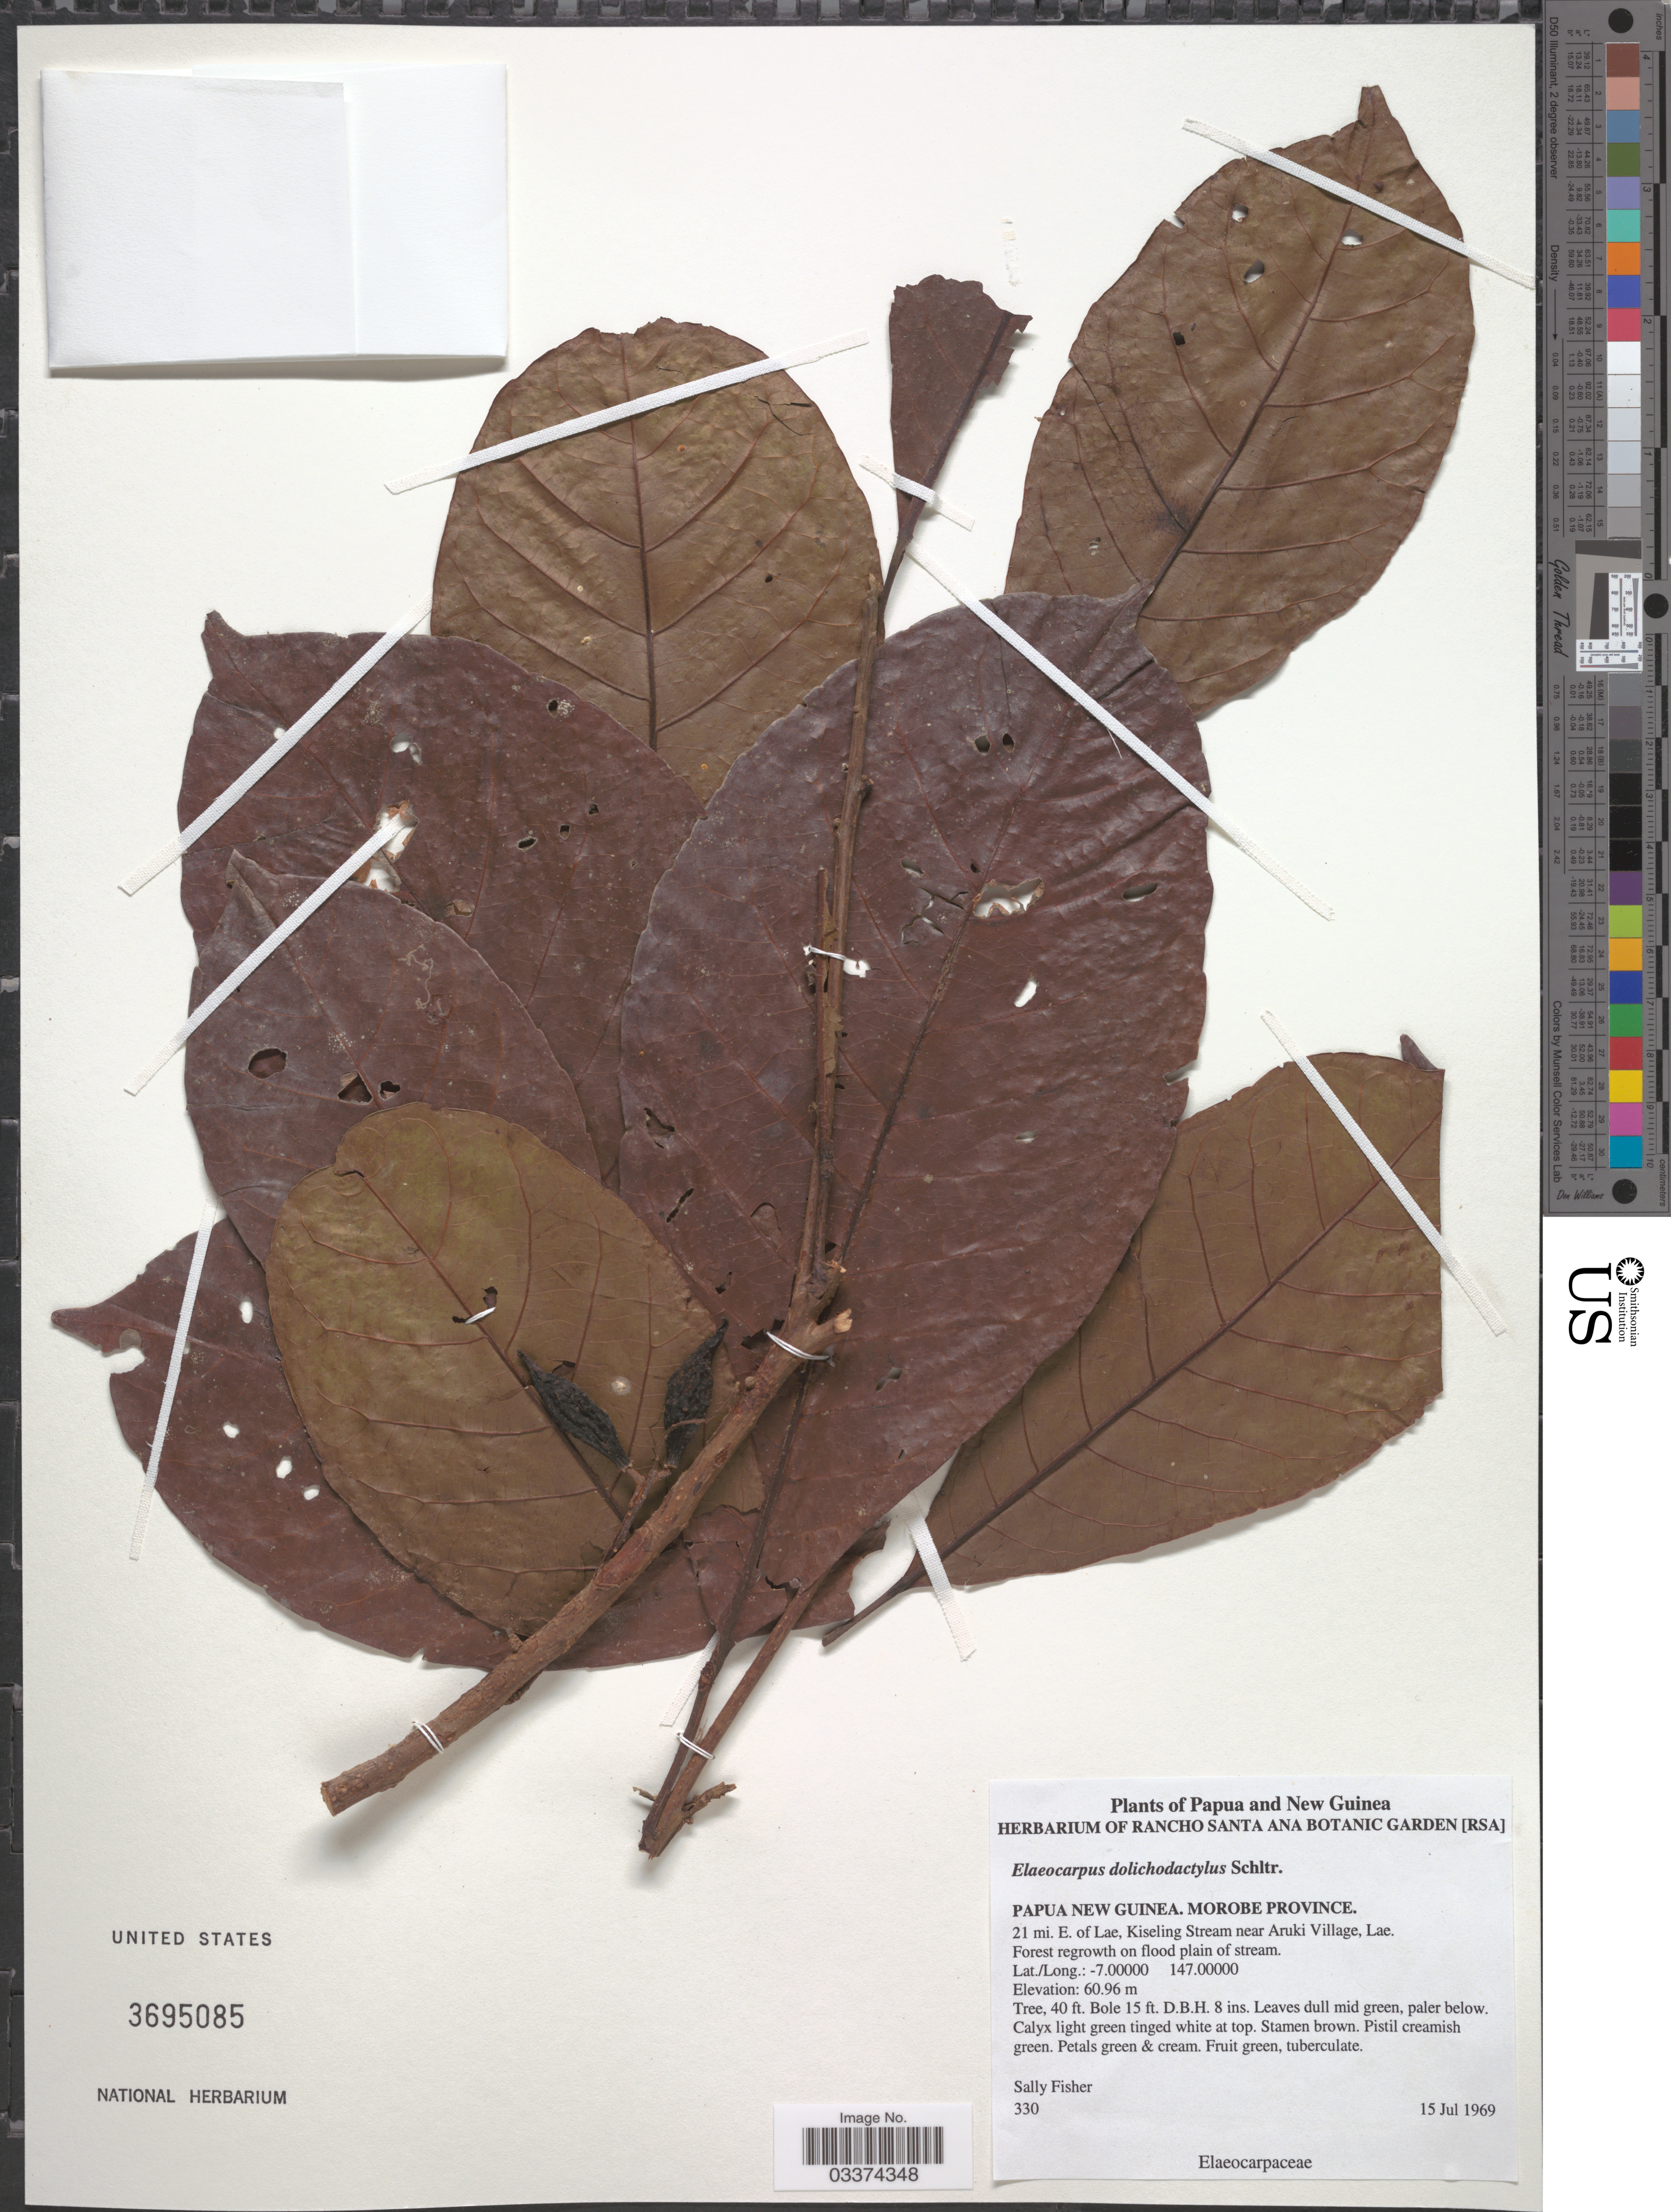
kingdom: Plantae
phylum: Tracheophyta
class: Magnoliopsida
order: Oxalidales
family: Elaeocarpaceae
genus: Elaeocarpus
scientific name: Elaeocarpus dolichostylus var. dolichostylus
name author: Schltr.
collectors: S. Fisher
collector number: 330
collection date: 1969-07-15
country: Papua New Guinea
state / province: Morobe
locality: New Guinea, 21 mi. E. of Lae, Kiseling Stream near Aruki Village, Lae.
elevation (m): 60.96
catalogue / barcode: US 3695085